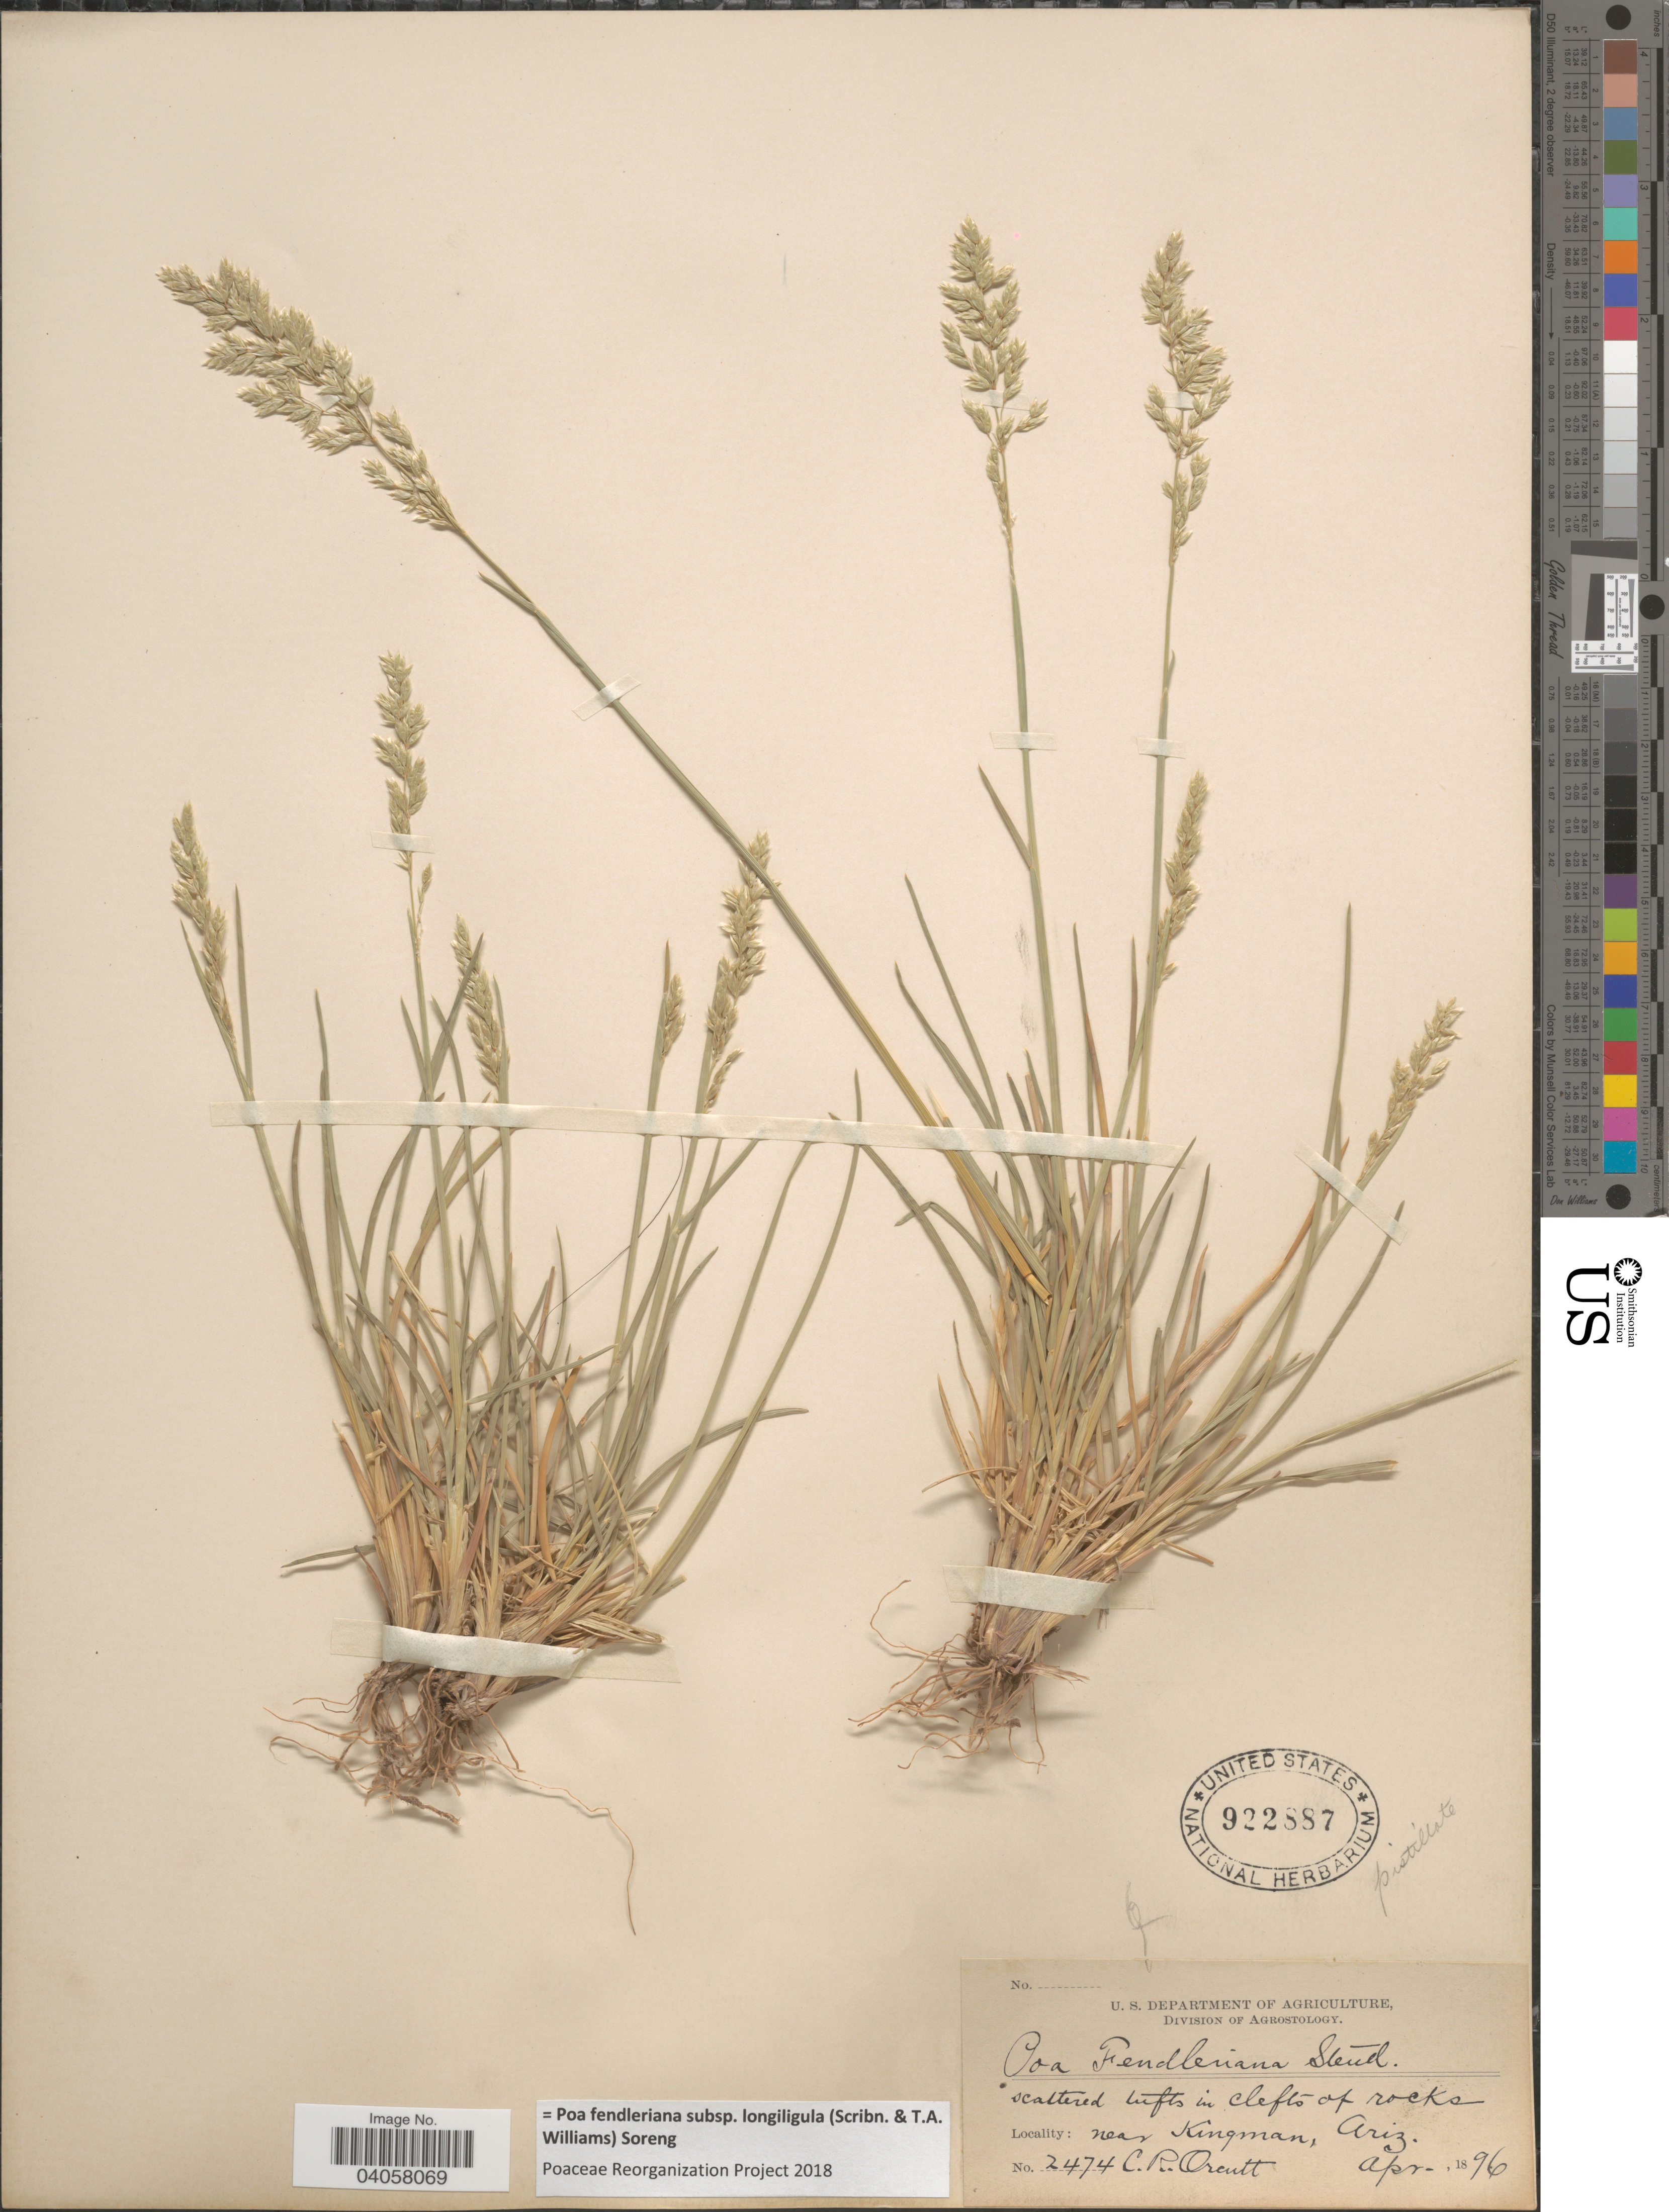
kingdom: Plantae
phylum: Tracheophyta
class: Liliopsida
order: Poales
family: Poaceae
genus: Poa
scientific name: Poa fendleriana subsp. longiligula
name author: (Scribn. & T.A. Williams) Soreng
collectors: C. R. Orcutt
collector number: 2474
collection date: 1896-04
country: United States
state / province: Arizona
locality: Near Kingman.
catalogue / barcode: US 922887